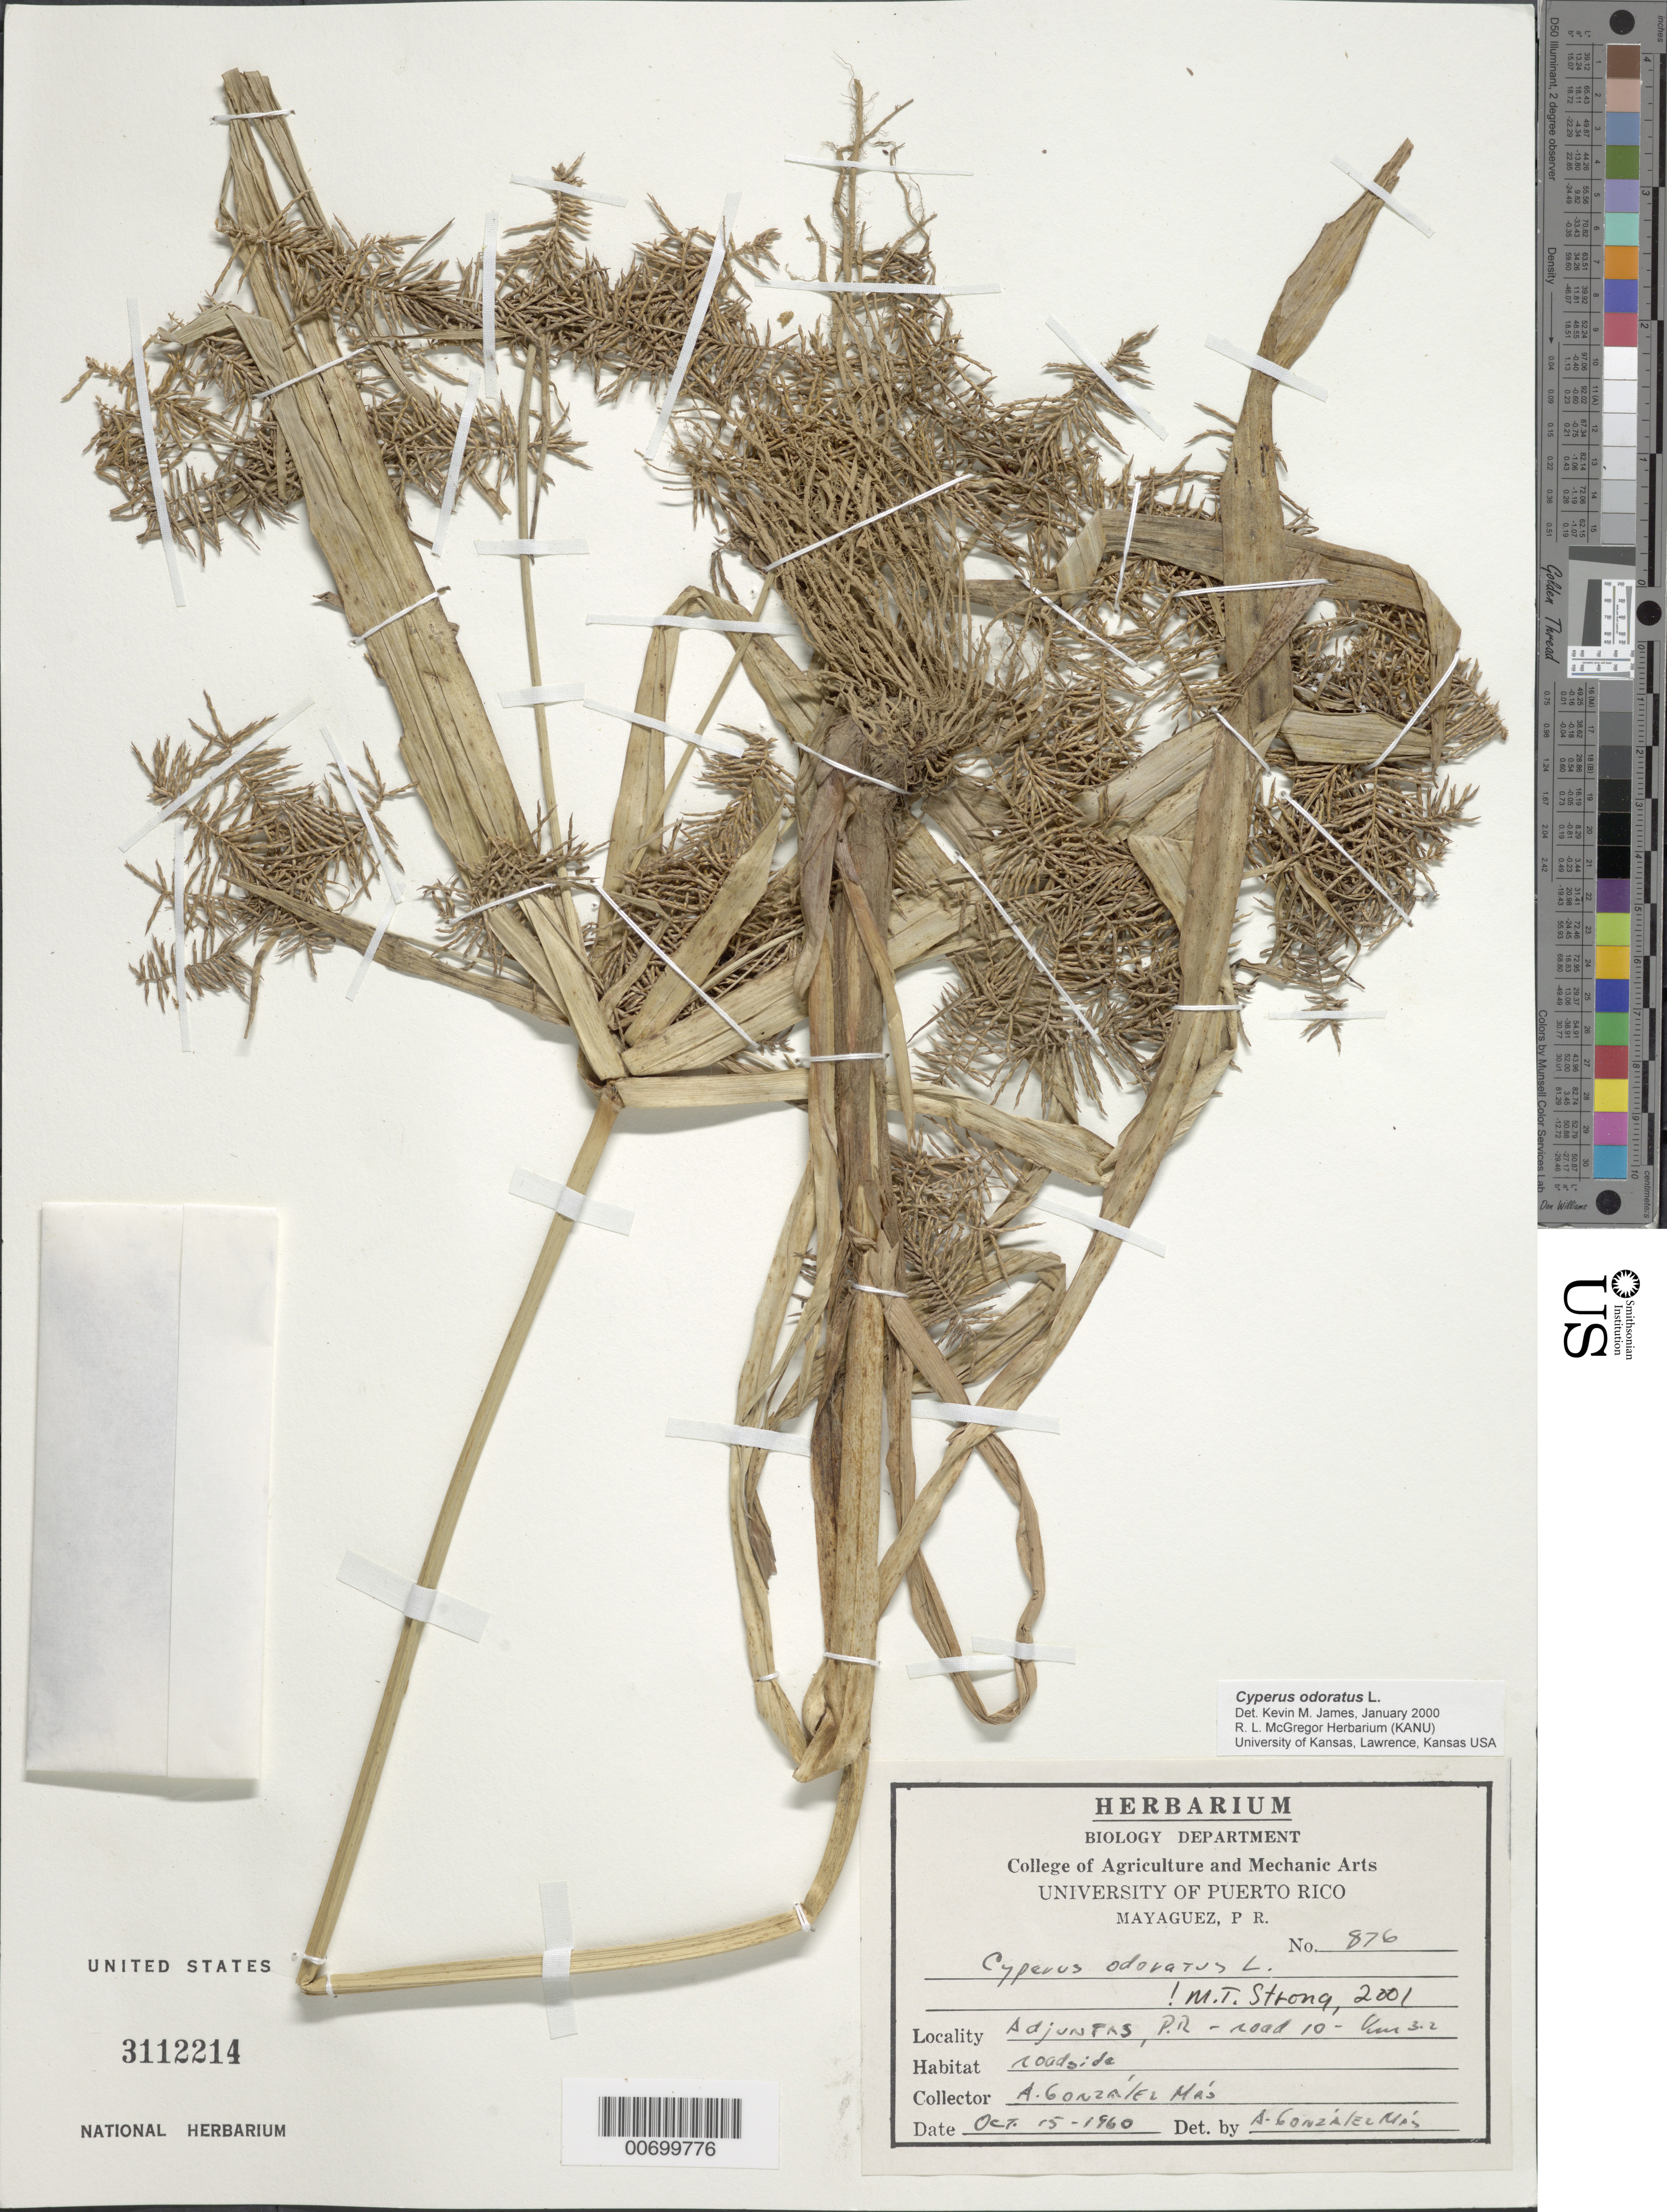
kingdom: Plantae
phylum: Tracheophyta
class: Liliopsida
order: Poales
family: Cyperaceae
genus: Cyperus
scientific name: Cyperus odoratus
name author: L.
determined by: Strong, M. T., (US), Smithsonian Institution - National Museum of Natural History (UNITED STATES)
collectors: A. González Más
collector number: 876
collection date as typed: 15 Oct 1960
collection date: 1960-10-15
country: Puerto Rico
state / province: Adjuntas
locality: Adjuntas: Rd. 10, km 3.2.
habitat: Roadside.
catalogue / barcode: US 3112214